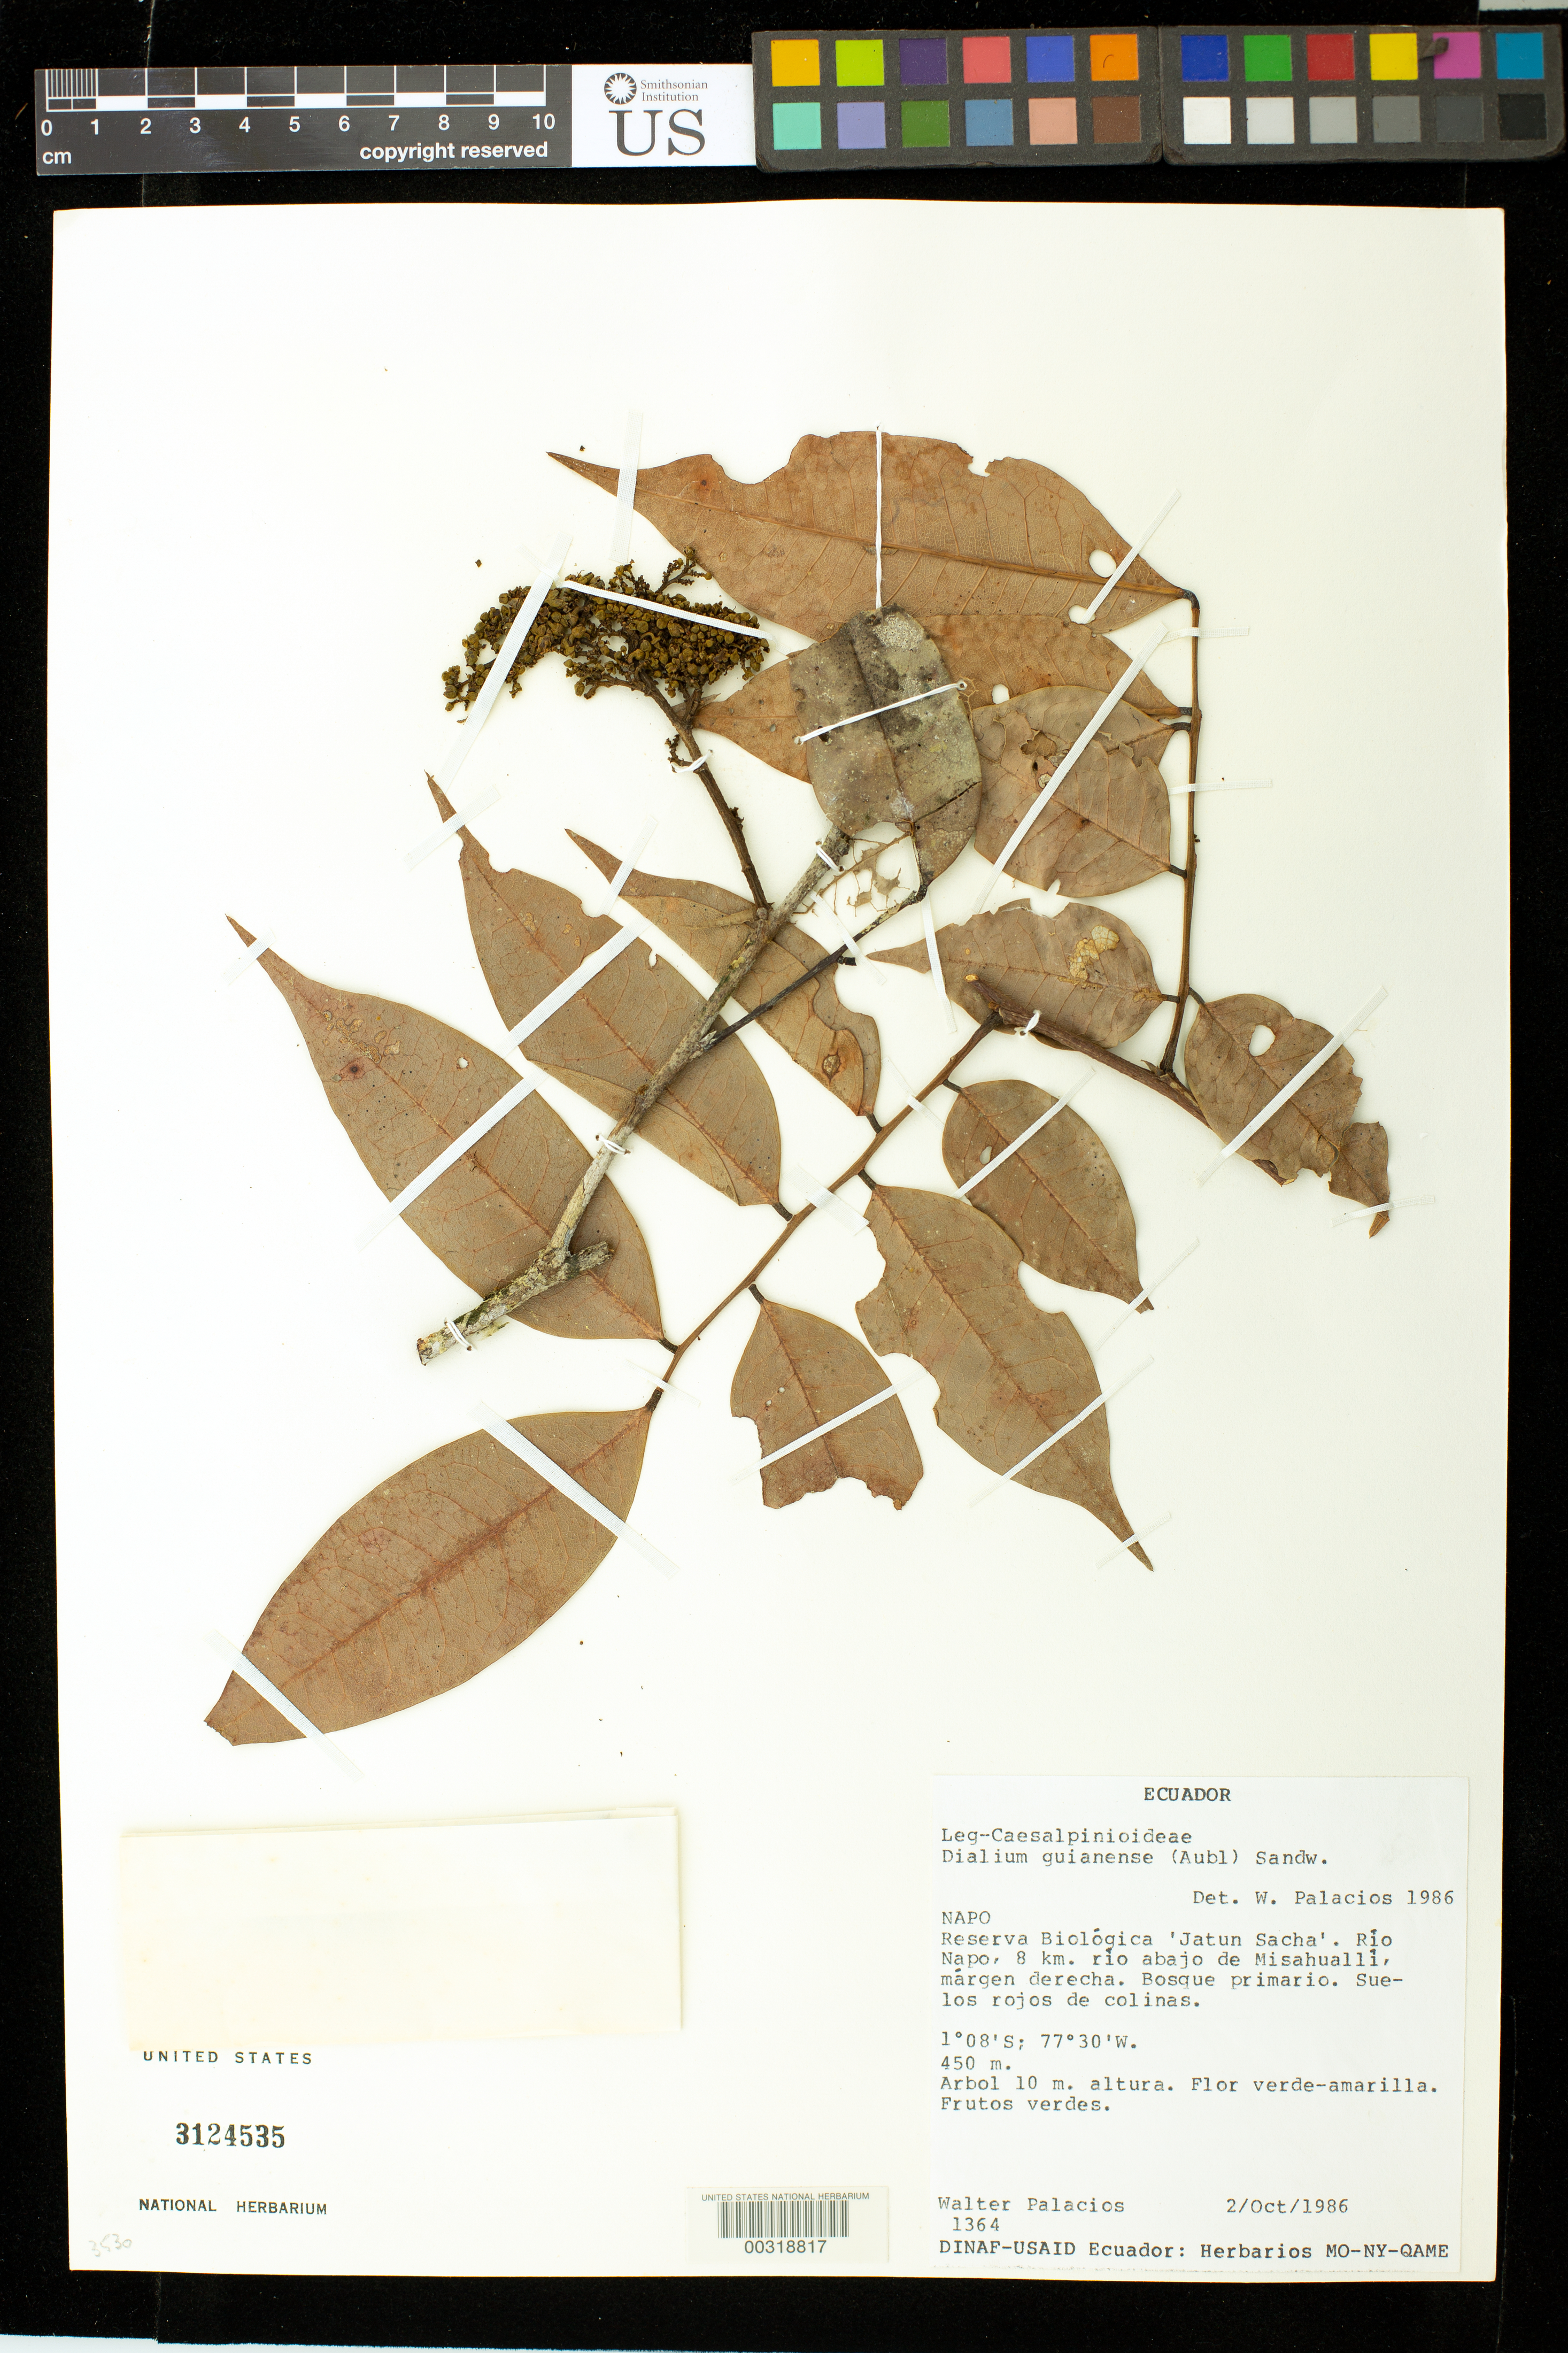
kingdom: Plantae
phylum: Tracheophyta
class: Magnoliopsida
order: Fabales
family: Fabaceae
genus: Dialium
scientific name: Dialium guianense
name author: (Aubl.) Sandwith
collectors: W. Palacios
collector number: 1364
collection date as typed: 02 Oct 1986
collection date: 1986-10-02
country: Ecuador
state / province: Napo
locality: Reserva biologica "jatun sacha"; Rio Napo, River 8 km below the misahualli, right side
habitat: Primary forest; red ground hills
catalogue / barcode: US 3124535